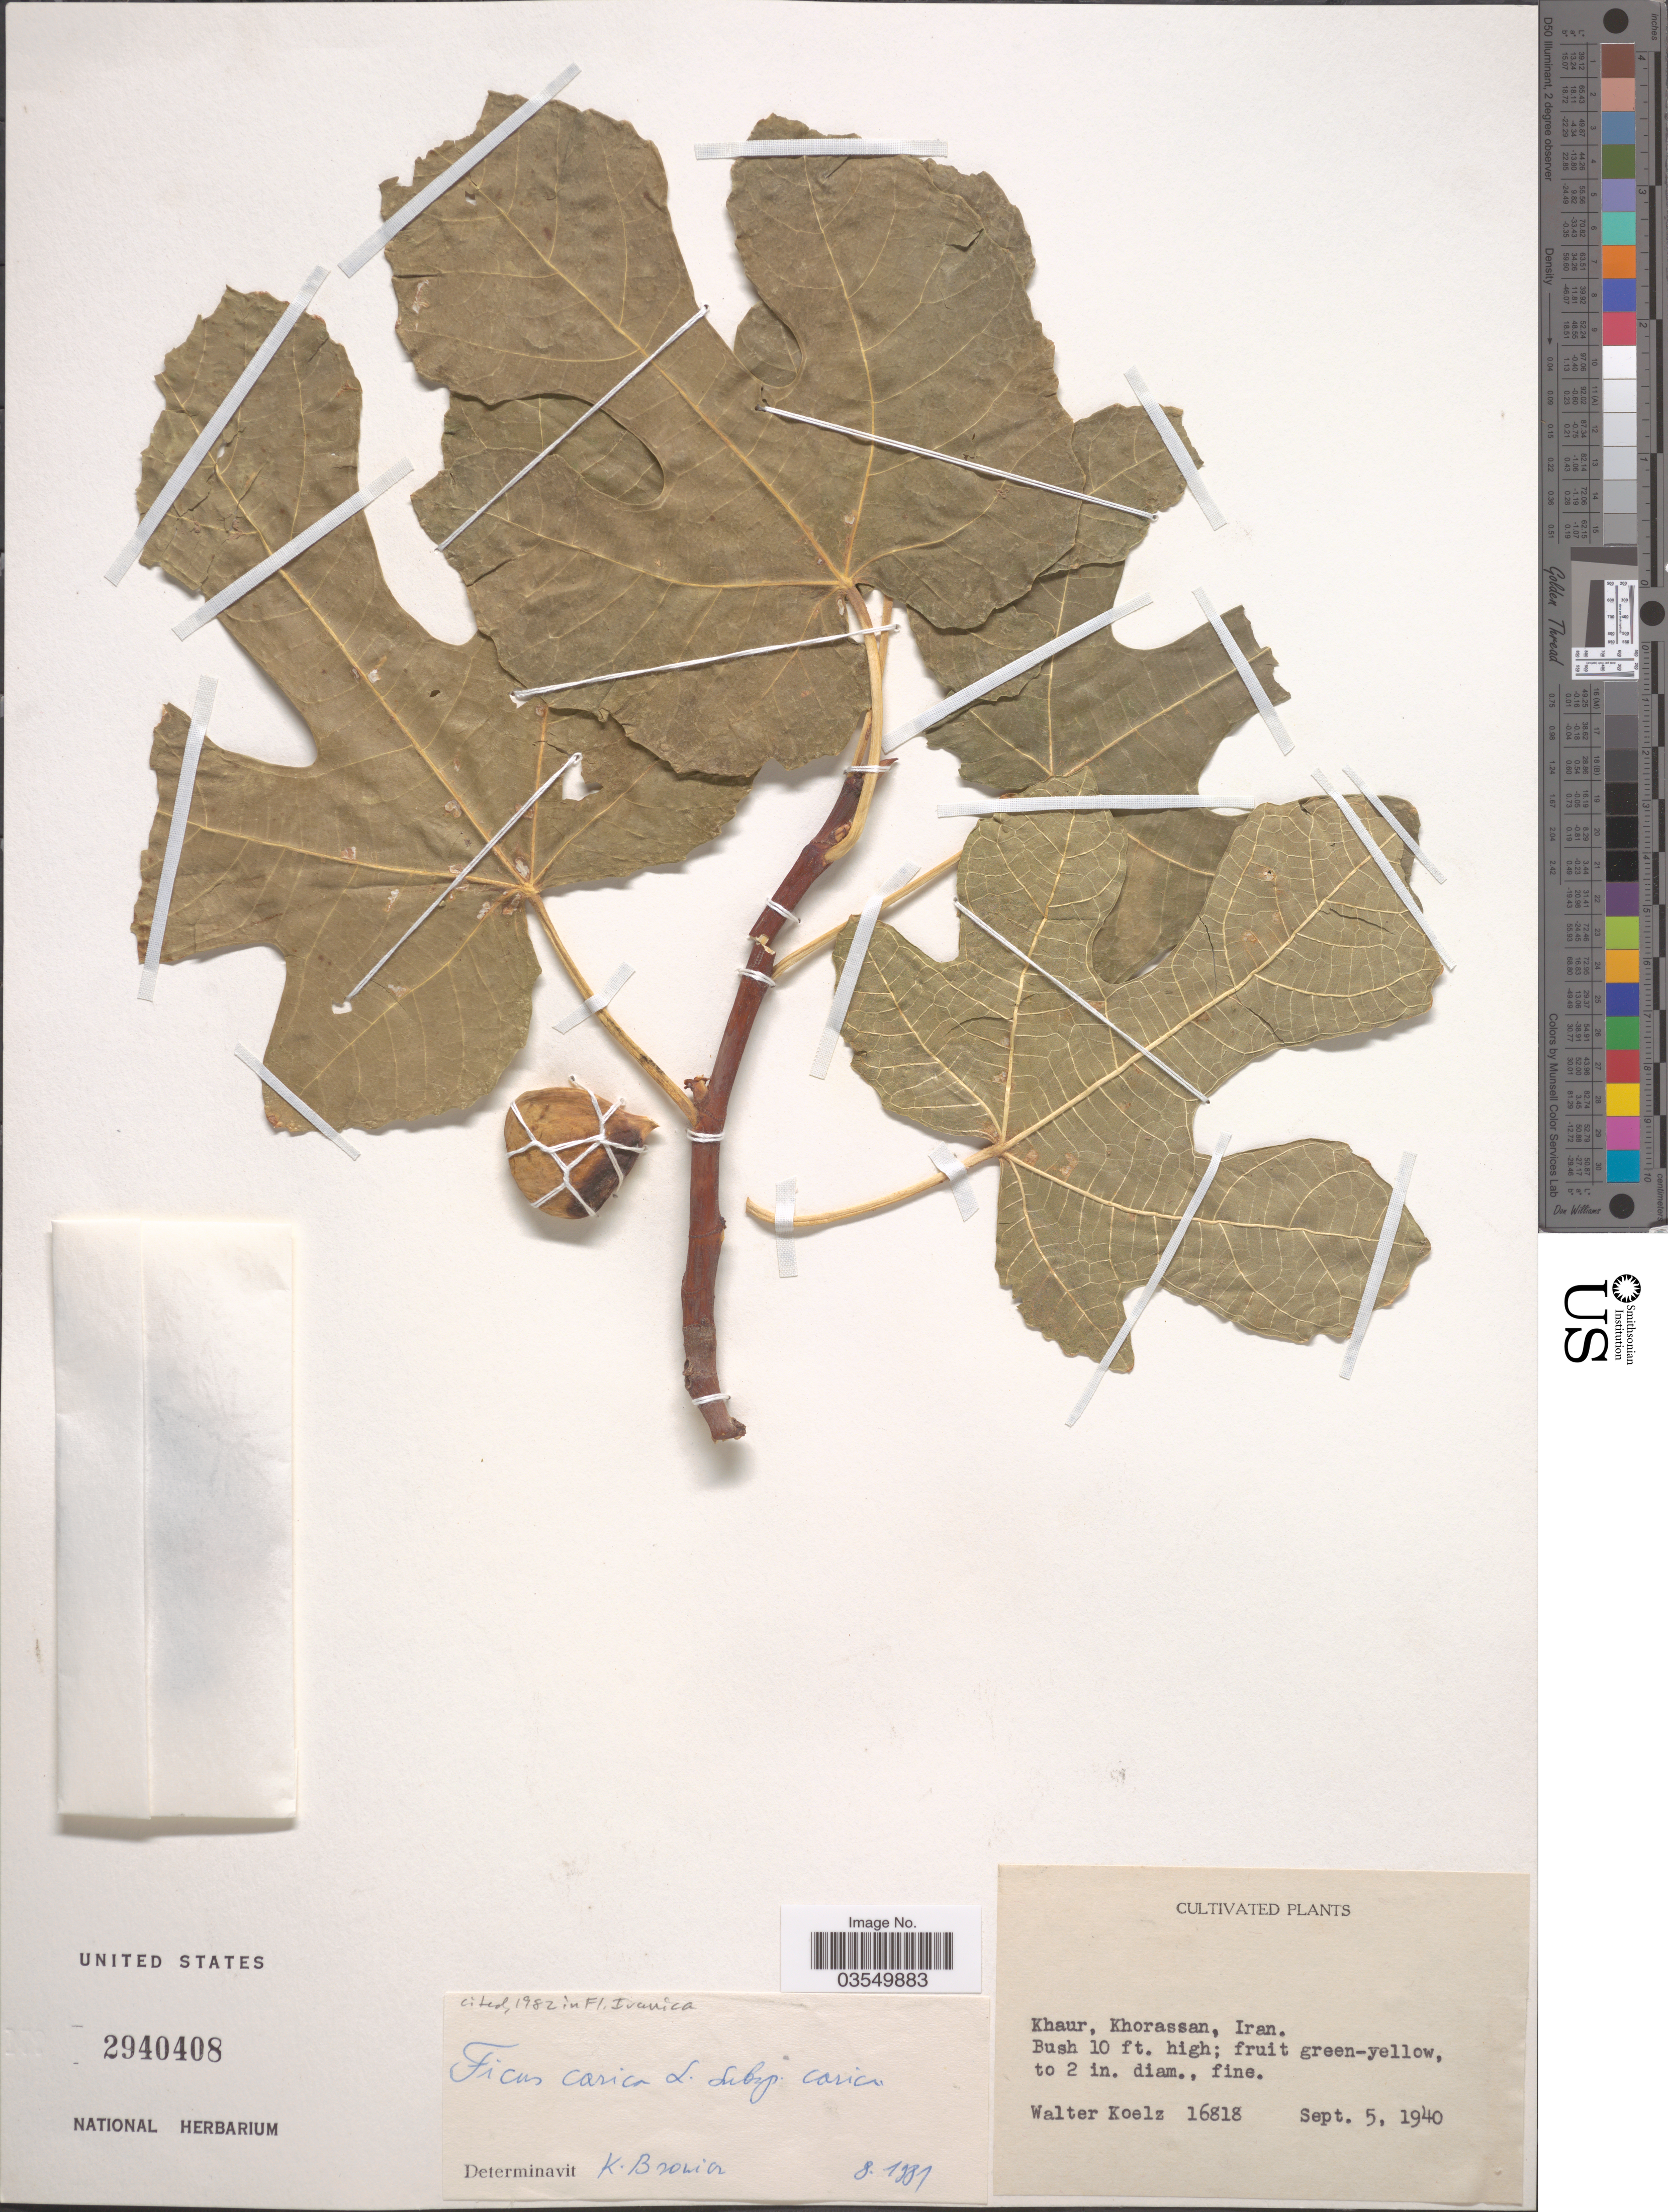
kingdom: Plantae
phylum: Tracheophyta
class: Magnoliopsida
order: Rosales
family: Moraceae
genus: Ficus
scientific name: Ficus carica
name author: L.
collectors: W. N. Koelz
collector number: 16818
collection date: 1940-09-05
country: Iran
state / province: Khorasan [obsolete]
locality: Khaur, Khorassan.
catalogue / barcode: US 2940408